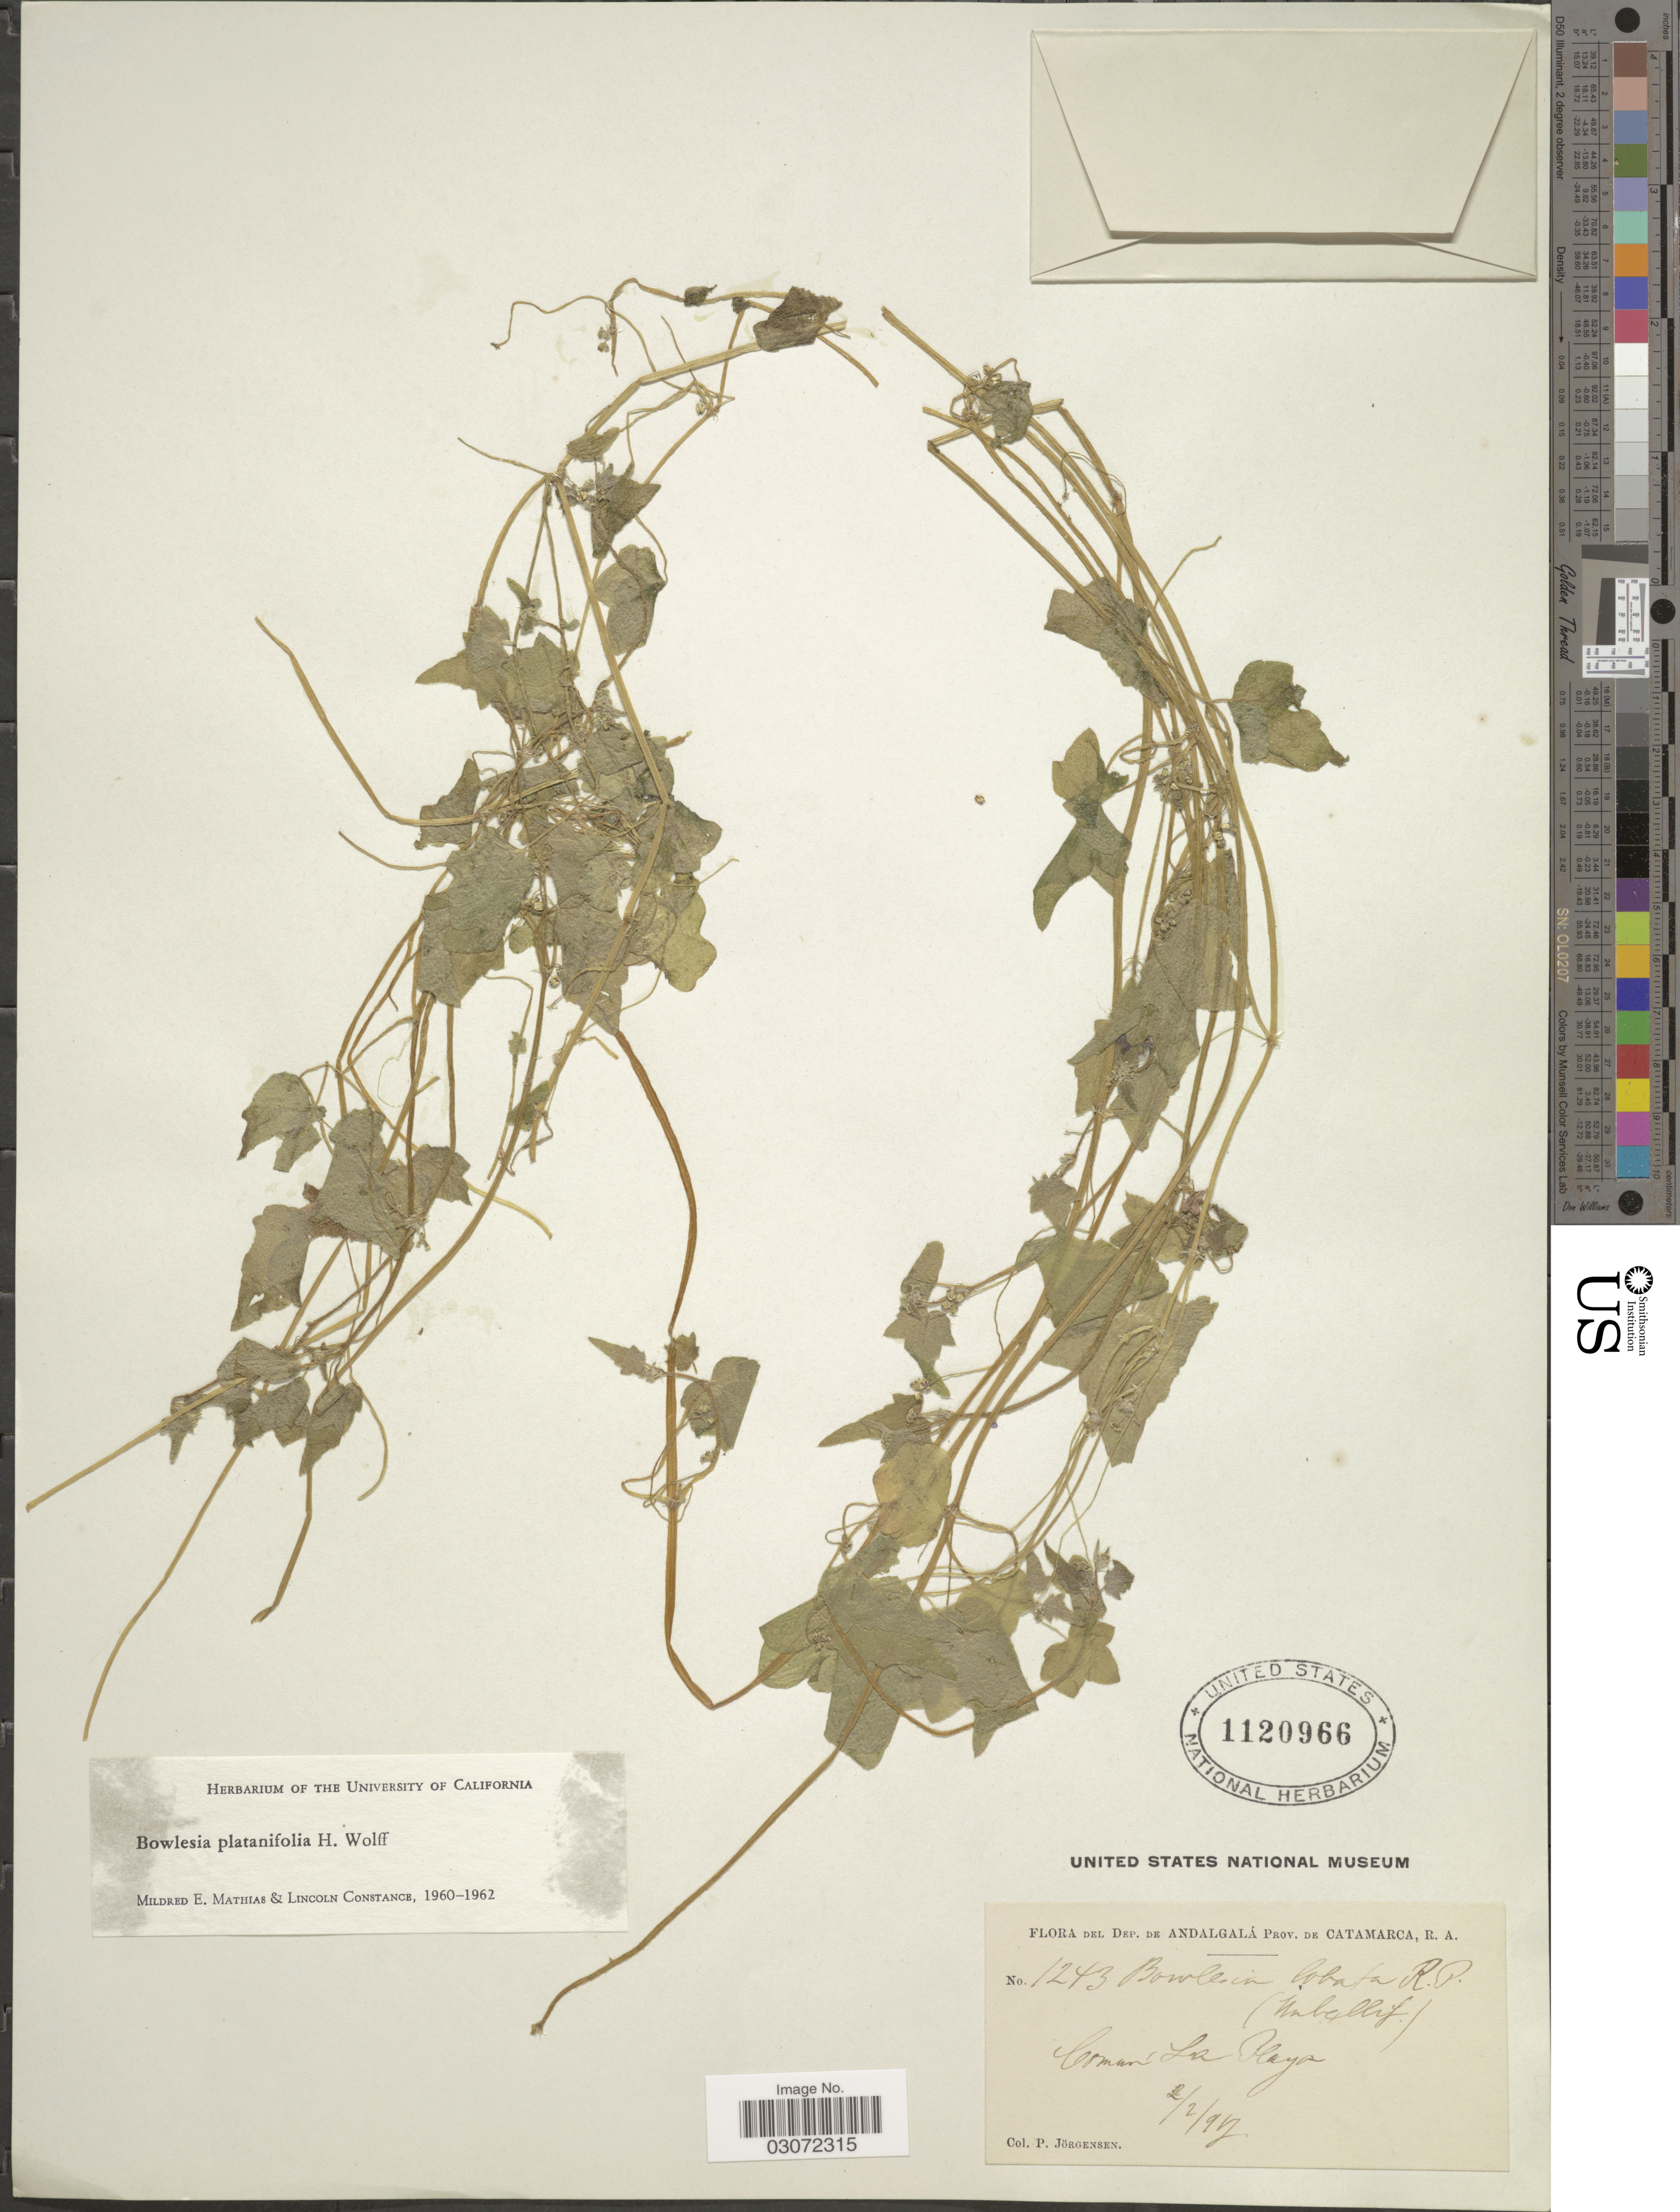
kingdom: Plantae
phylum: Tracheophyta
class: Magnoliopsida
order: Apiales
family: Apiaceae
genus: Bowlesia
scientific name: Bowlesia platanifolia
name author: H. Wolff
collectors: P. Jörgensen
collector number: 1243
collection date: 1917-02-02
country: Argentina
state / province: Catamarca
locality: Dep. de Andalgalá. Comun La Playa.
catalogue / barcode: US 1120966